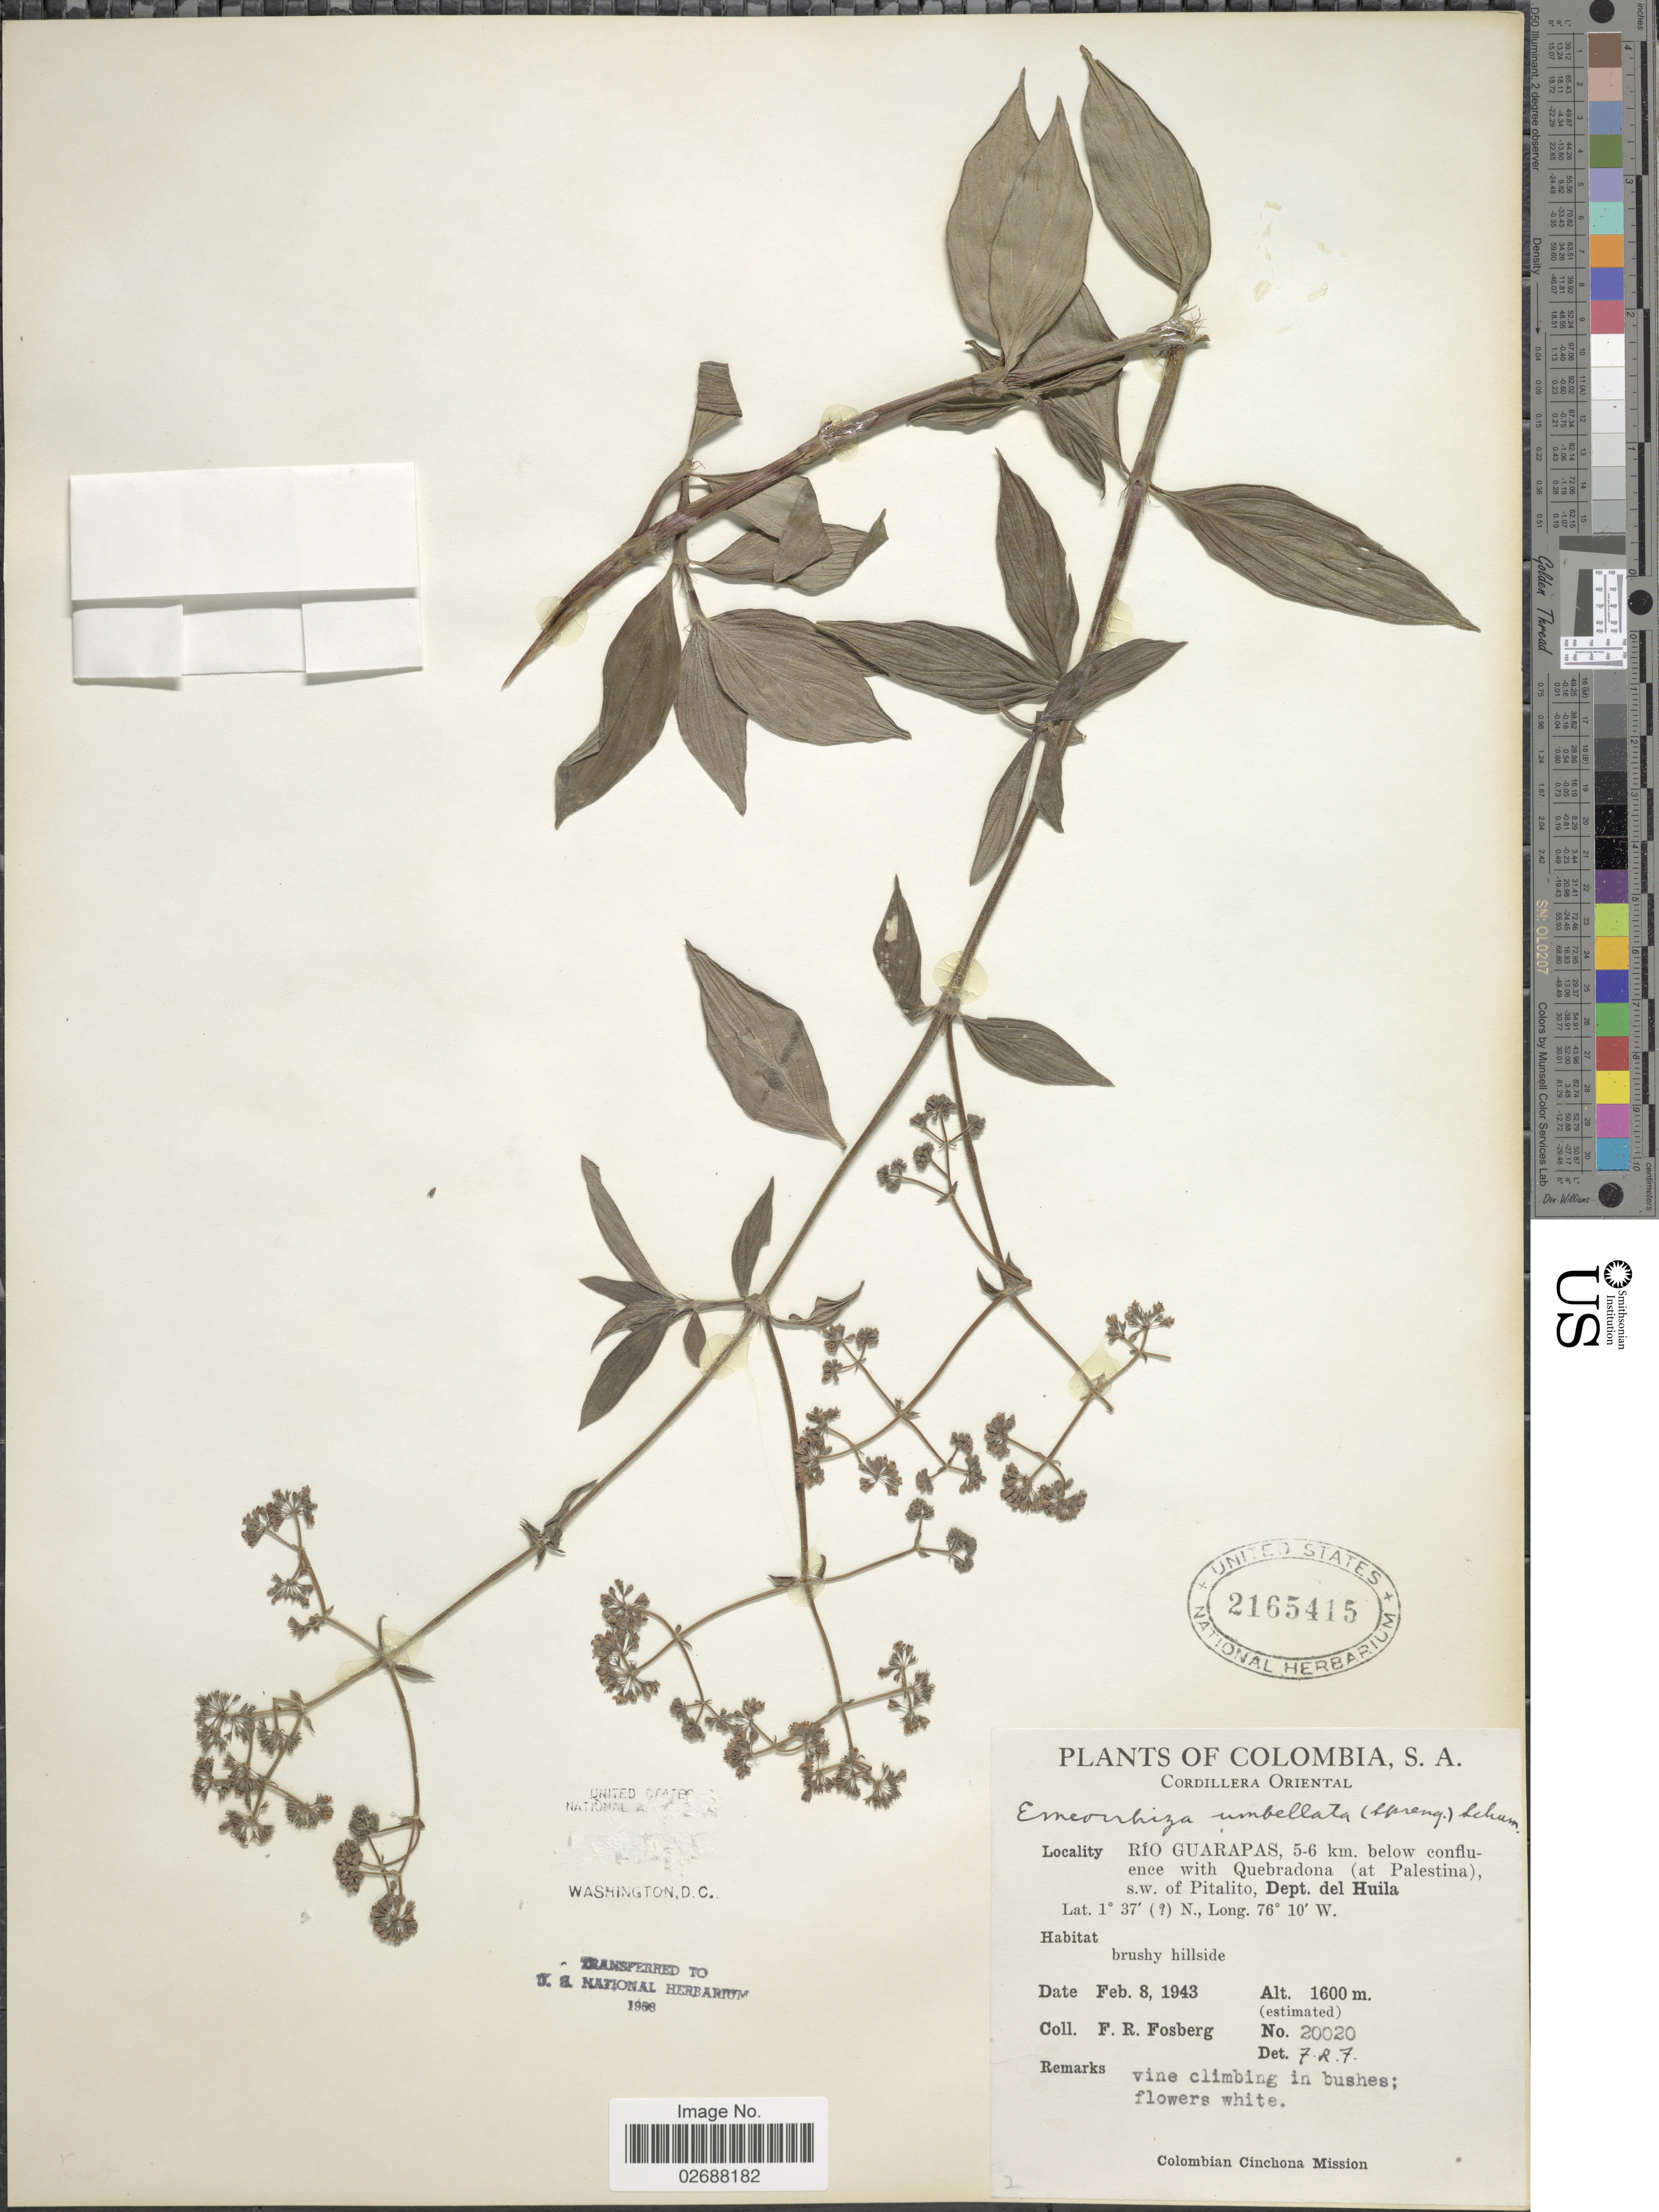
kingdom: Plantae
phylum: Tracheophyta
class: Magnoliopsida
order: Gentianales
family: Rubiaceae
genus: Emmeorhiza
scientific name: Emmeorhiza umbellata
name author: (Spreng.) K. Schum.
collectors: F. R. Fosberg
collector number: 20020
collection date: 1943-02-08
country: Colombia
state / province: Huila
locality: S.A. Cordillera Oriental. Rio Guarapas, 5-6 km. below confluence with Quebradona (At Palestina) s.w. of Pitalito.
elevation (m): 1600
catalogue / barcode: US 2165415